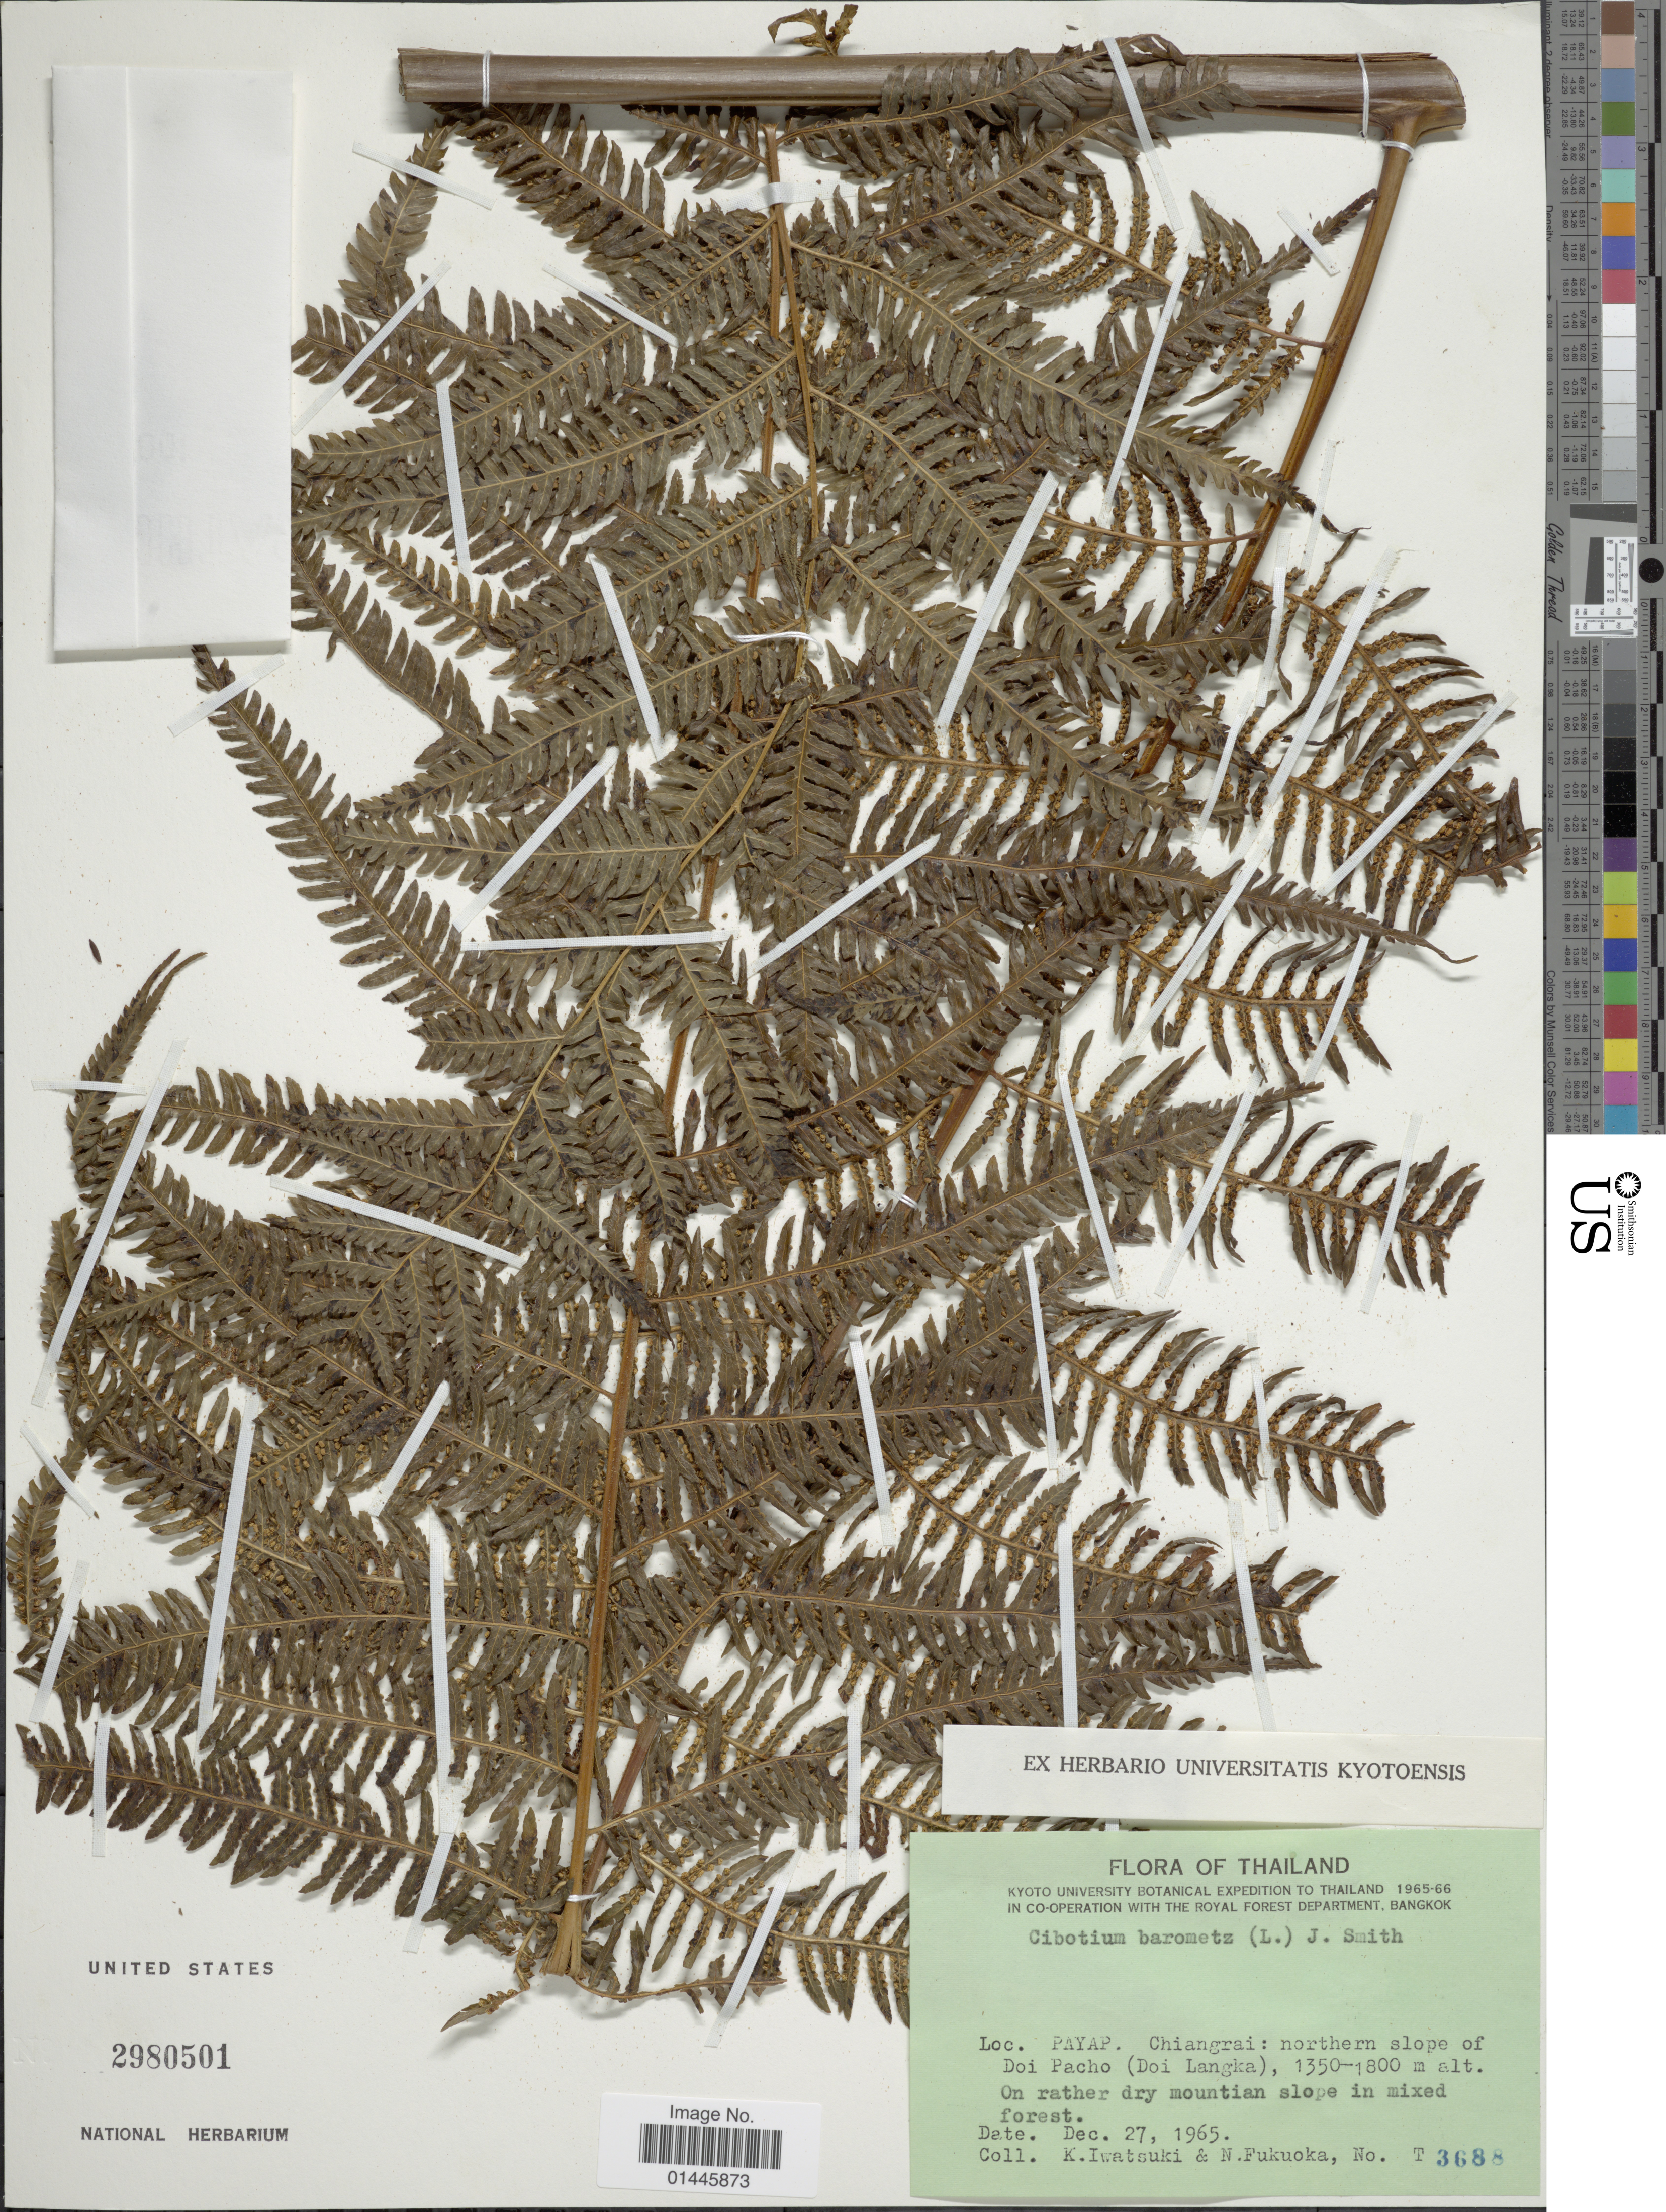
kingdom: Plantae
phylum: Tracheophyta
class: Polypodiopsida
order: Cyatheales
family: Cibotiaceae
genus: Cibotium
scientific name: Cibotium barometz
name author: (L.) J. Sm.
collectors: K. Iwatsuki & N. Fukuoka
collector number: T 3688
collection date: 1965-12-27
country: Thailand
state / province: Chiang Rai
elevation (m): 1350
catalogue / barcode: US 2980501